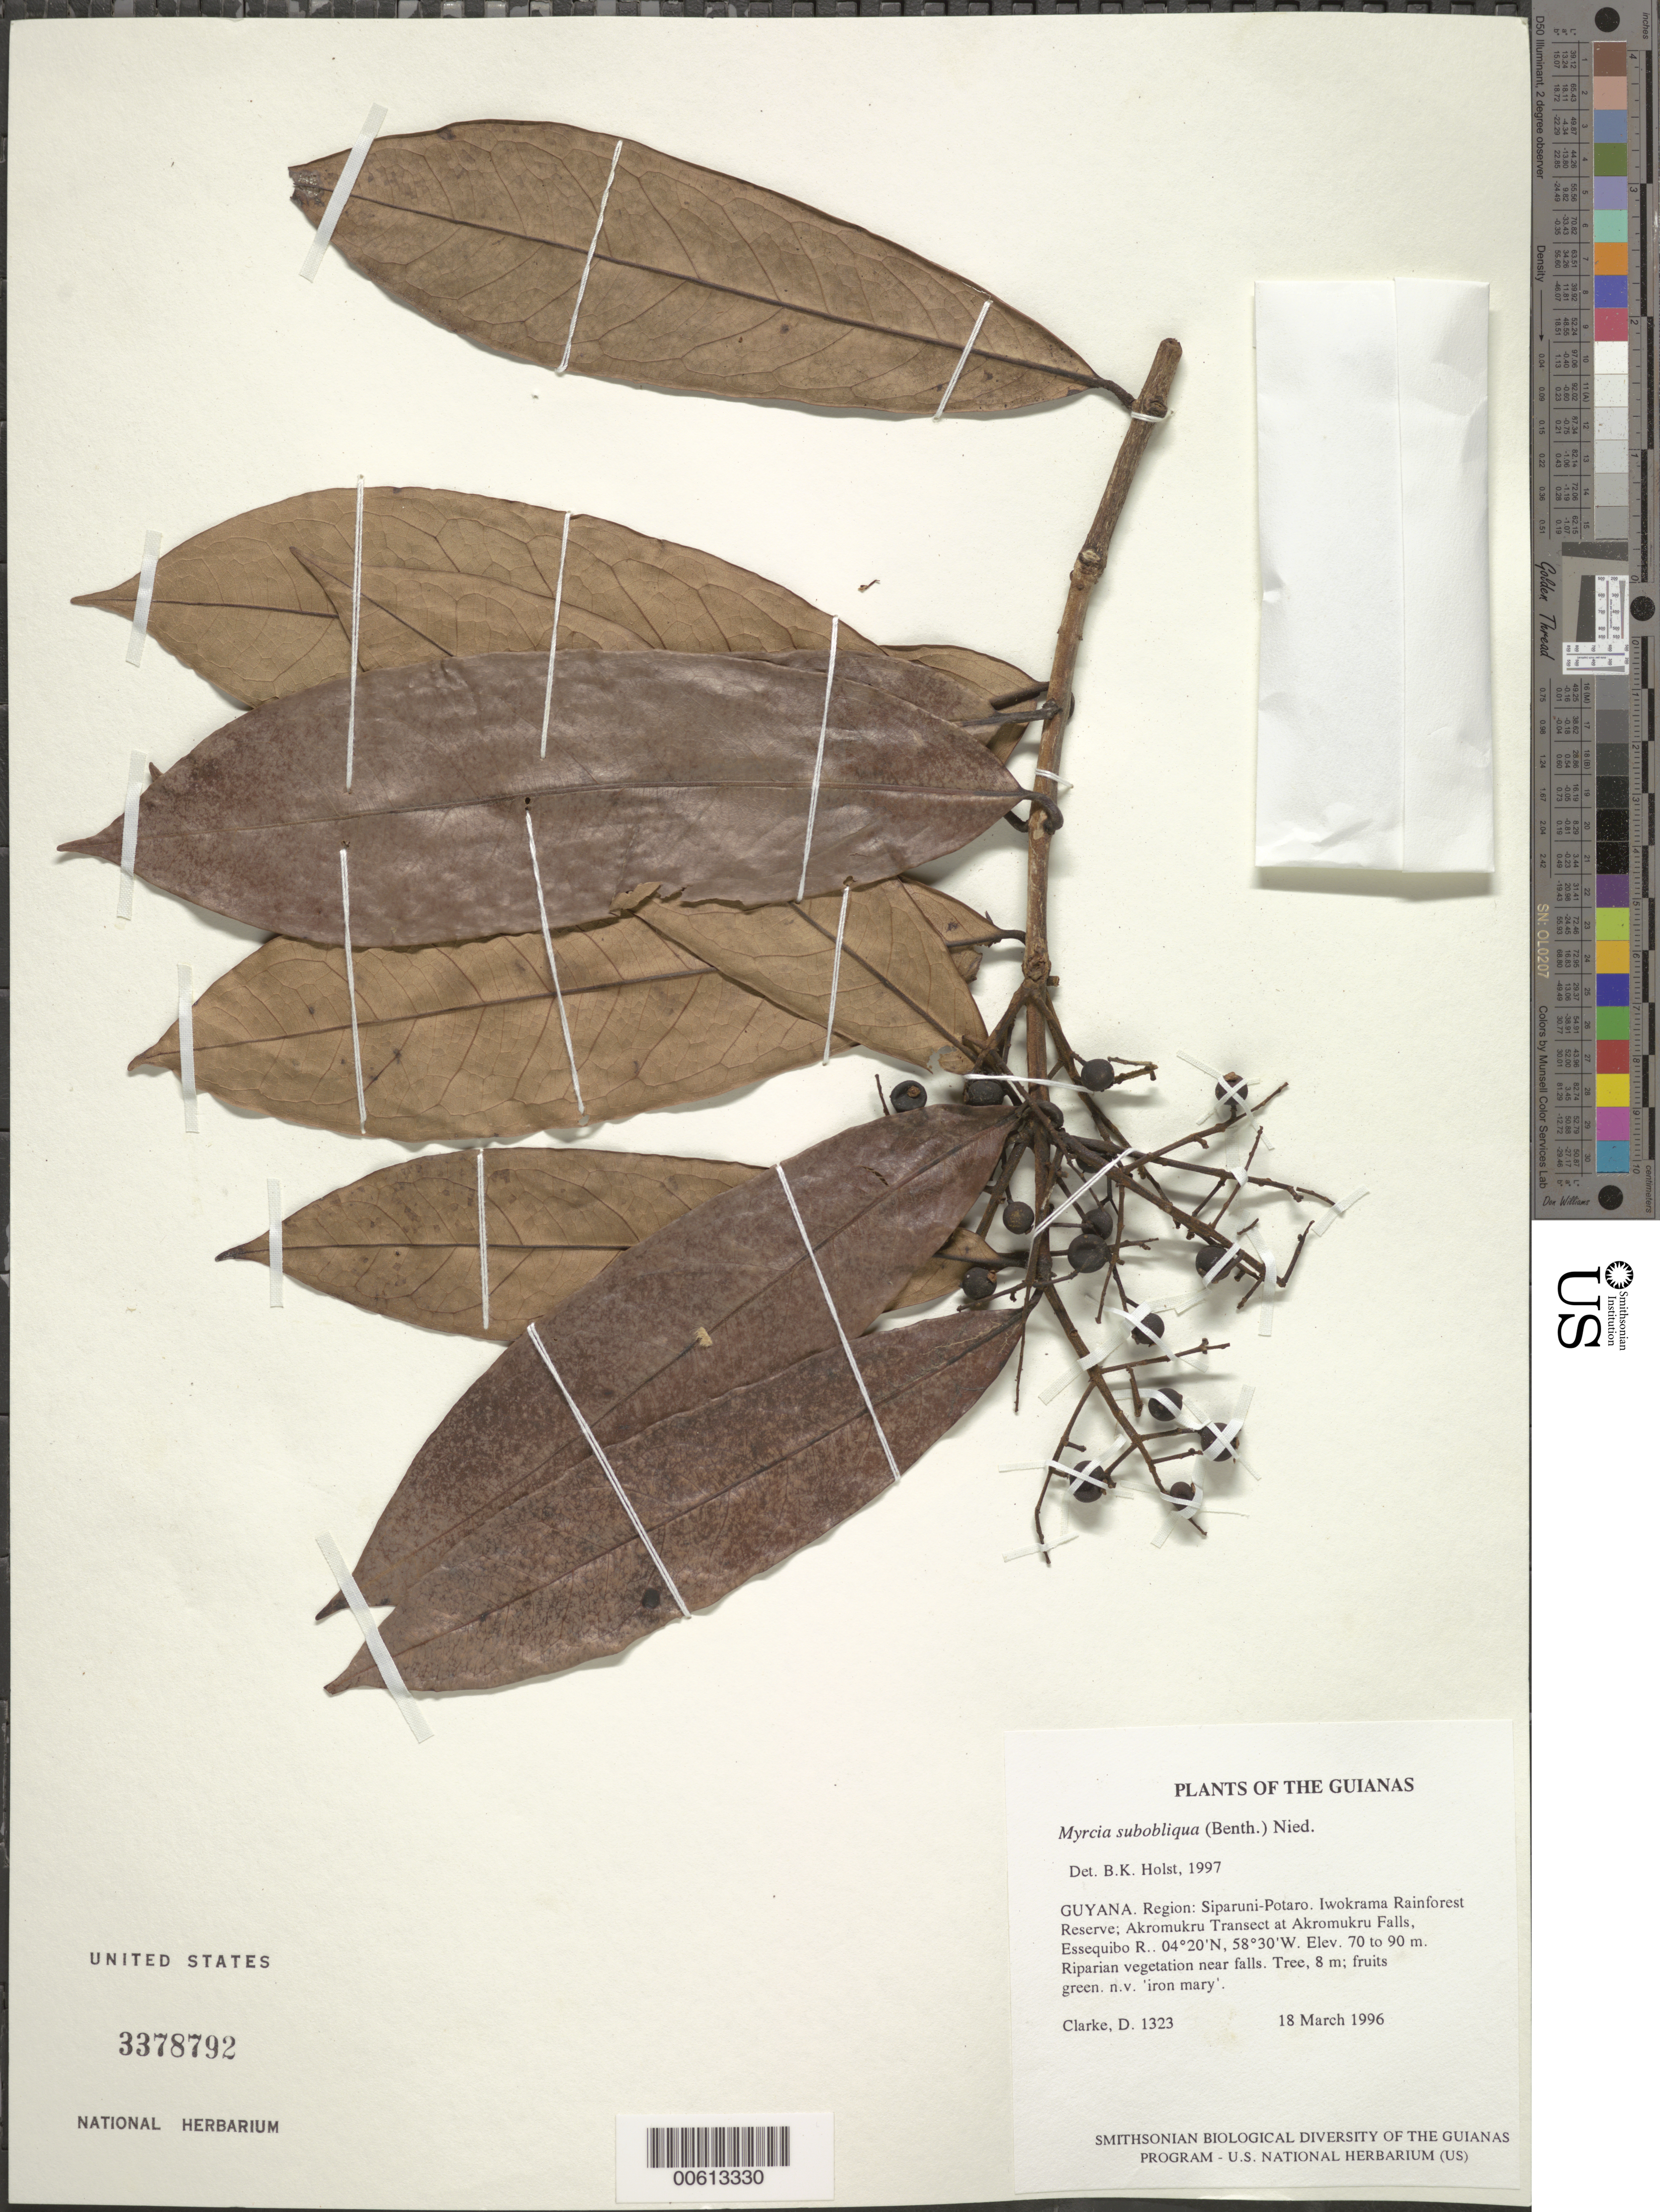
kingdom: Plantae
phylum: Tracheophyta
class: Magnoliopsida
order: Myrtales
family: Myrtaceae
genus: Myrcia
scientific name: Myrcia subobliqua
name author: (Benth.) Neidenzu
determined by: Holst, Bruce K.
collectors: H. D. Clarke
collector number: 1323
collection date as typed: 18 March 1996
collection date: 1996-03-18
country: Guyana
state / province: Potaro-Siparuni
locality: Iwokrama Rainforest Reserve; Akromukru Transect at Akromukru Falls, Essequibo R.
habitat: Riparian vegetation near falls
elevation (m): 70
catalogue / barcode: US 3378792